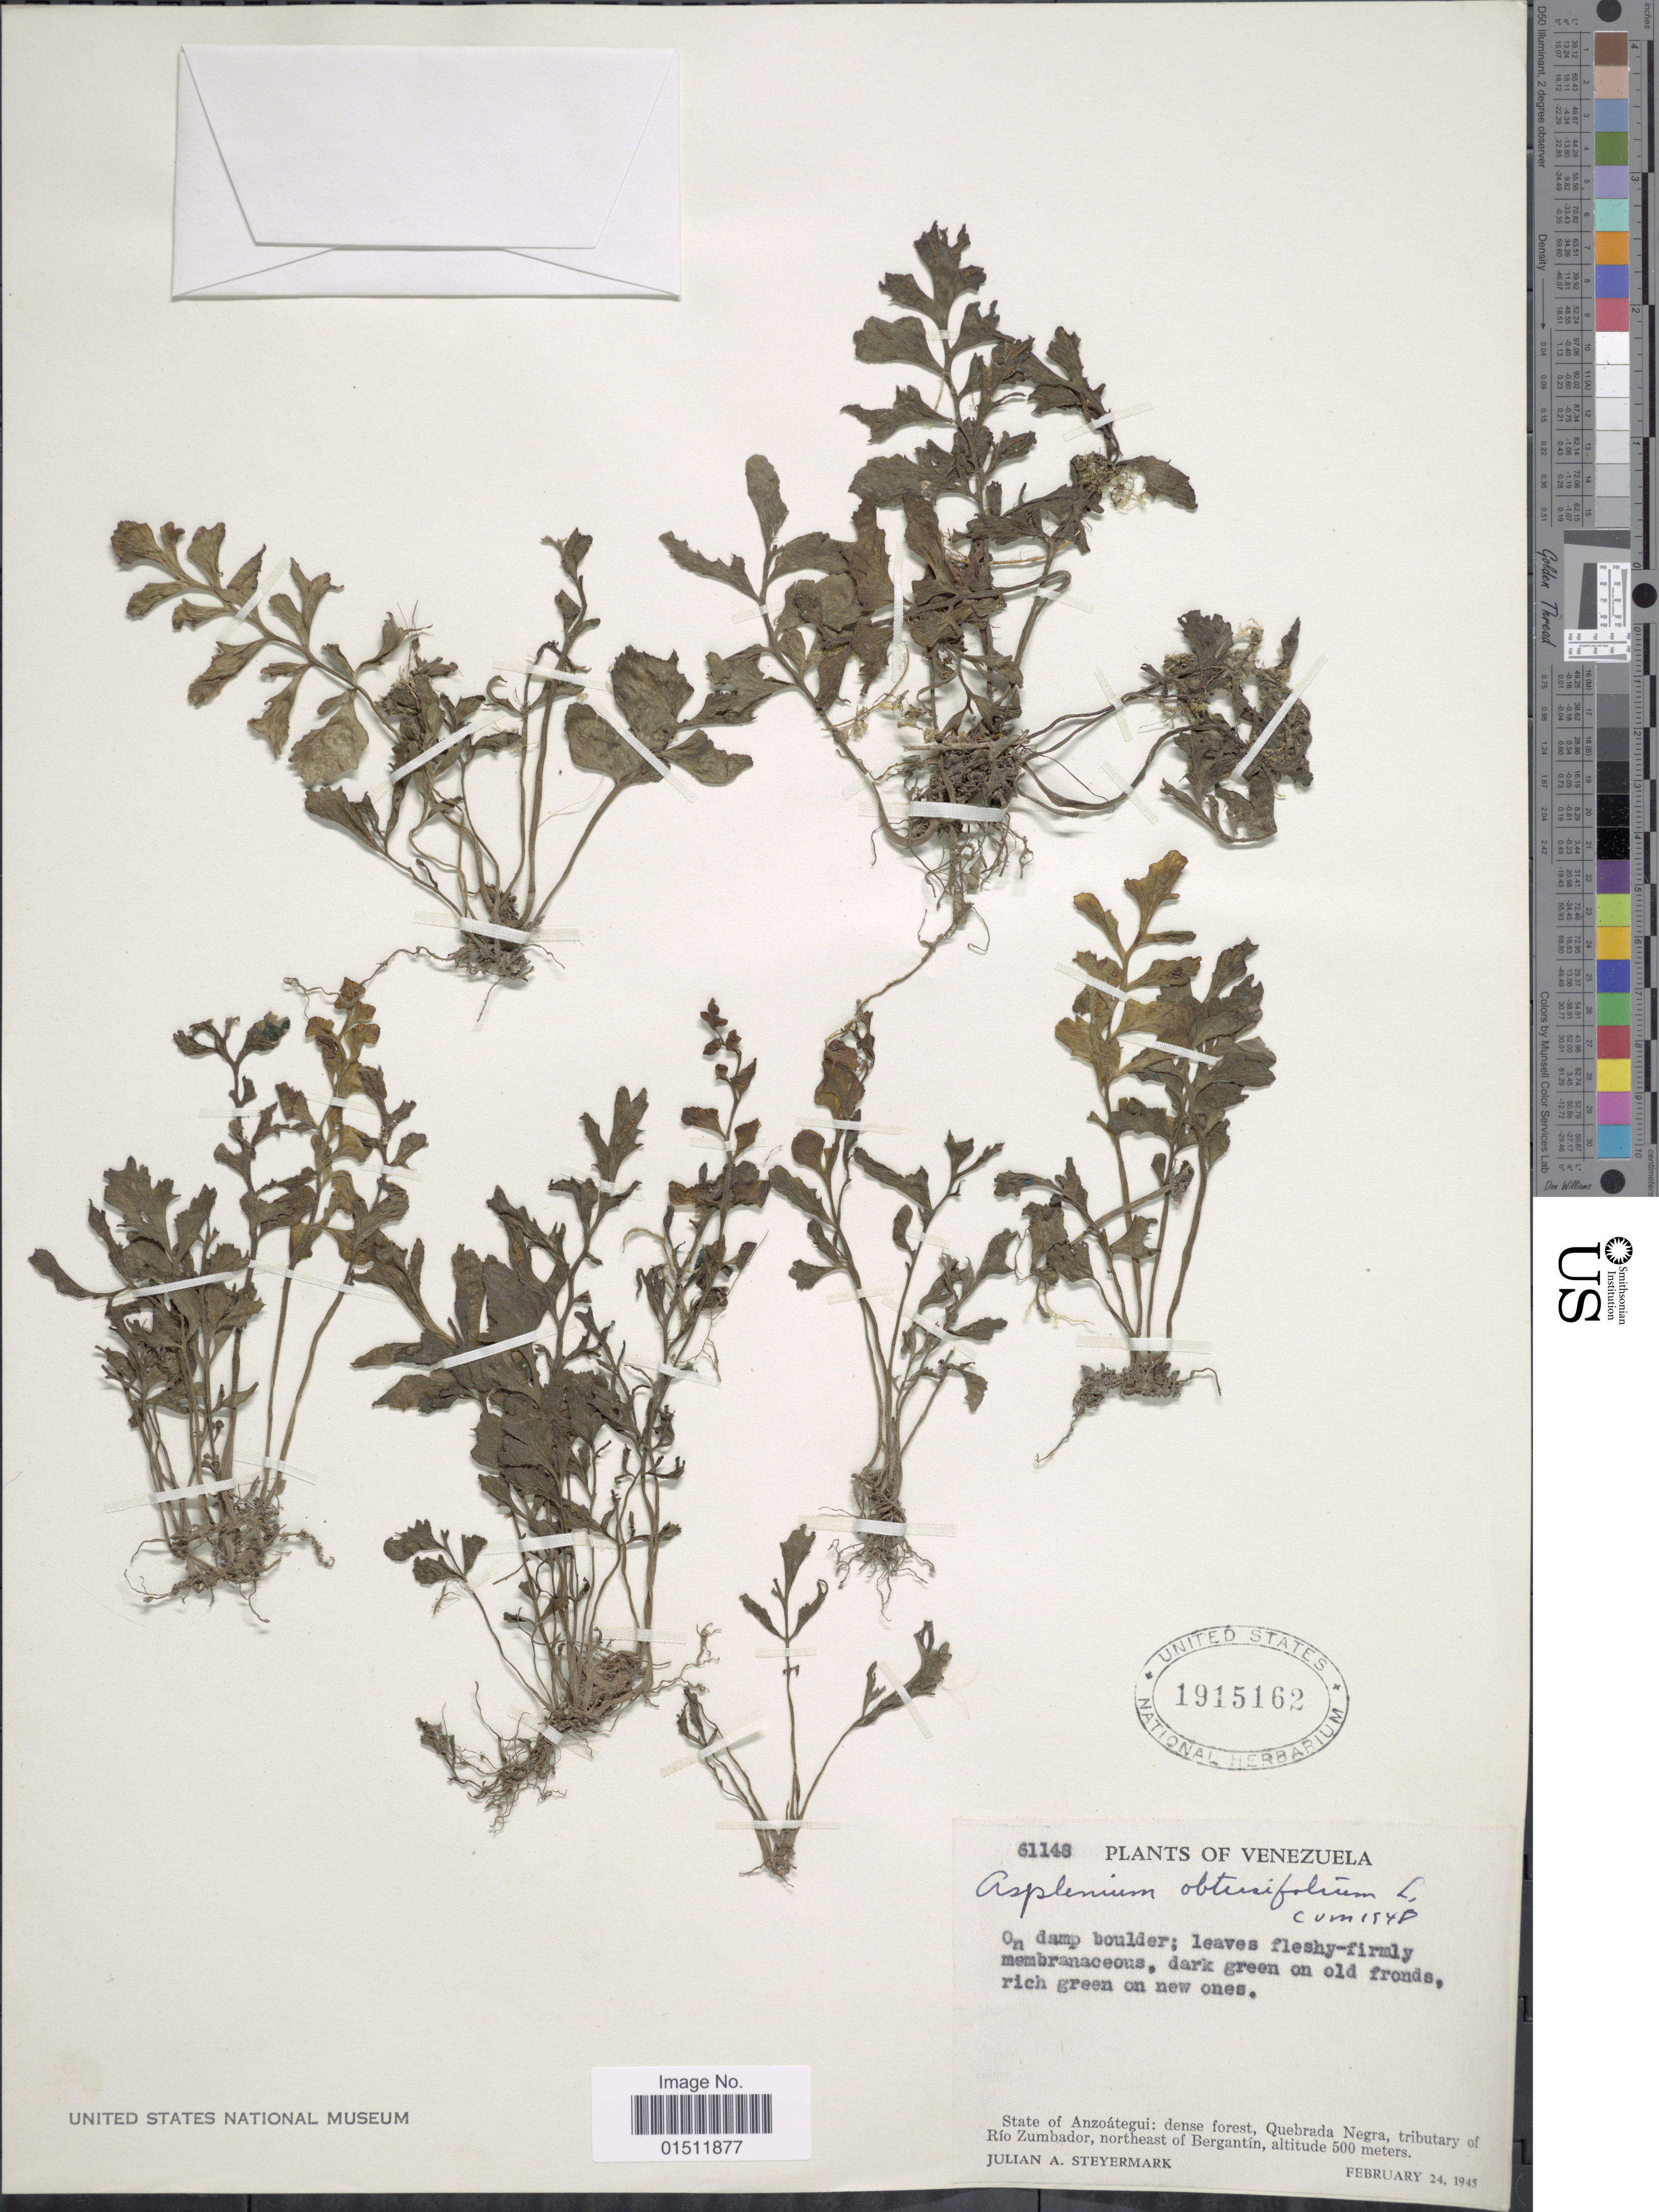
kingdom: Plantae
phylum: Tracheophyta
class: Polypodiopsida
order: Polypodiales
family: Aspleniaceae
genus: Asplenium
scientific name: Asplenium obtusifolium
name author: L.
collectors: J. Steyermark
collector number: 61148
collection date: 1945-02-24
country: Venezuela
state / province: Anzoategui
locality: State of Anzoategui: dense forest, Quebrada Negra, tributary of Rio Zumbador, northeast of Bergantin.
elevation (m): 500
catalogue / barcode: US 1915162